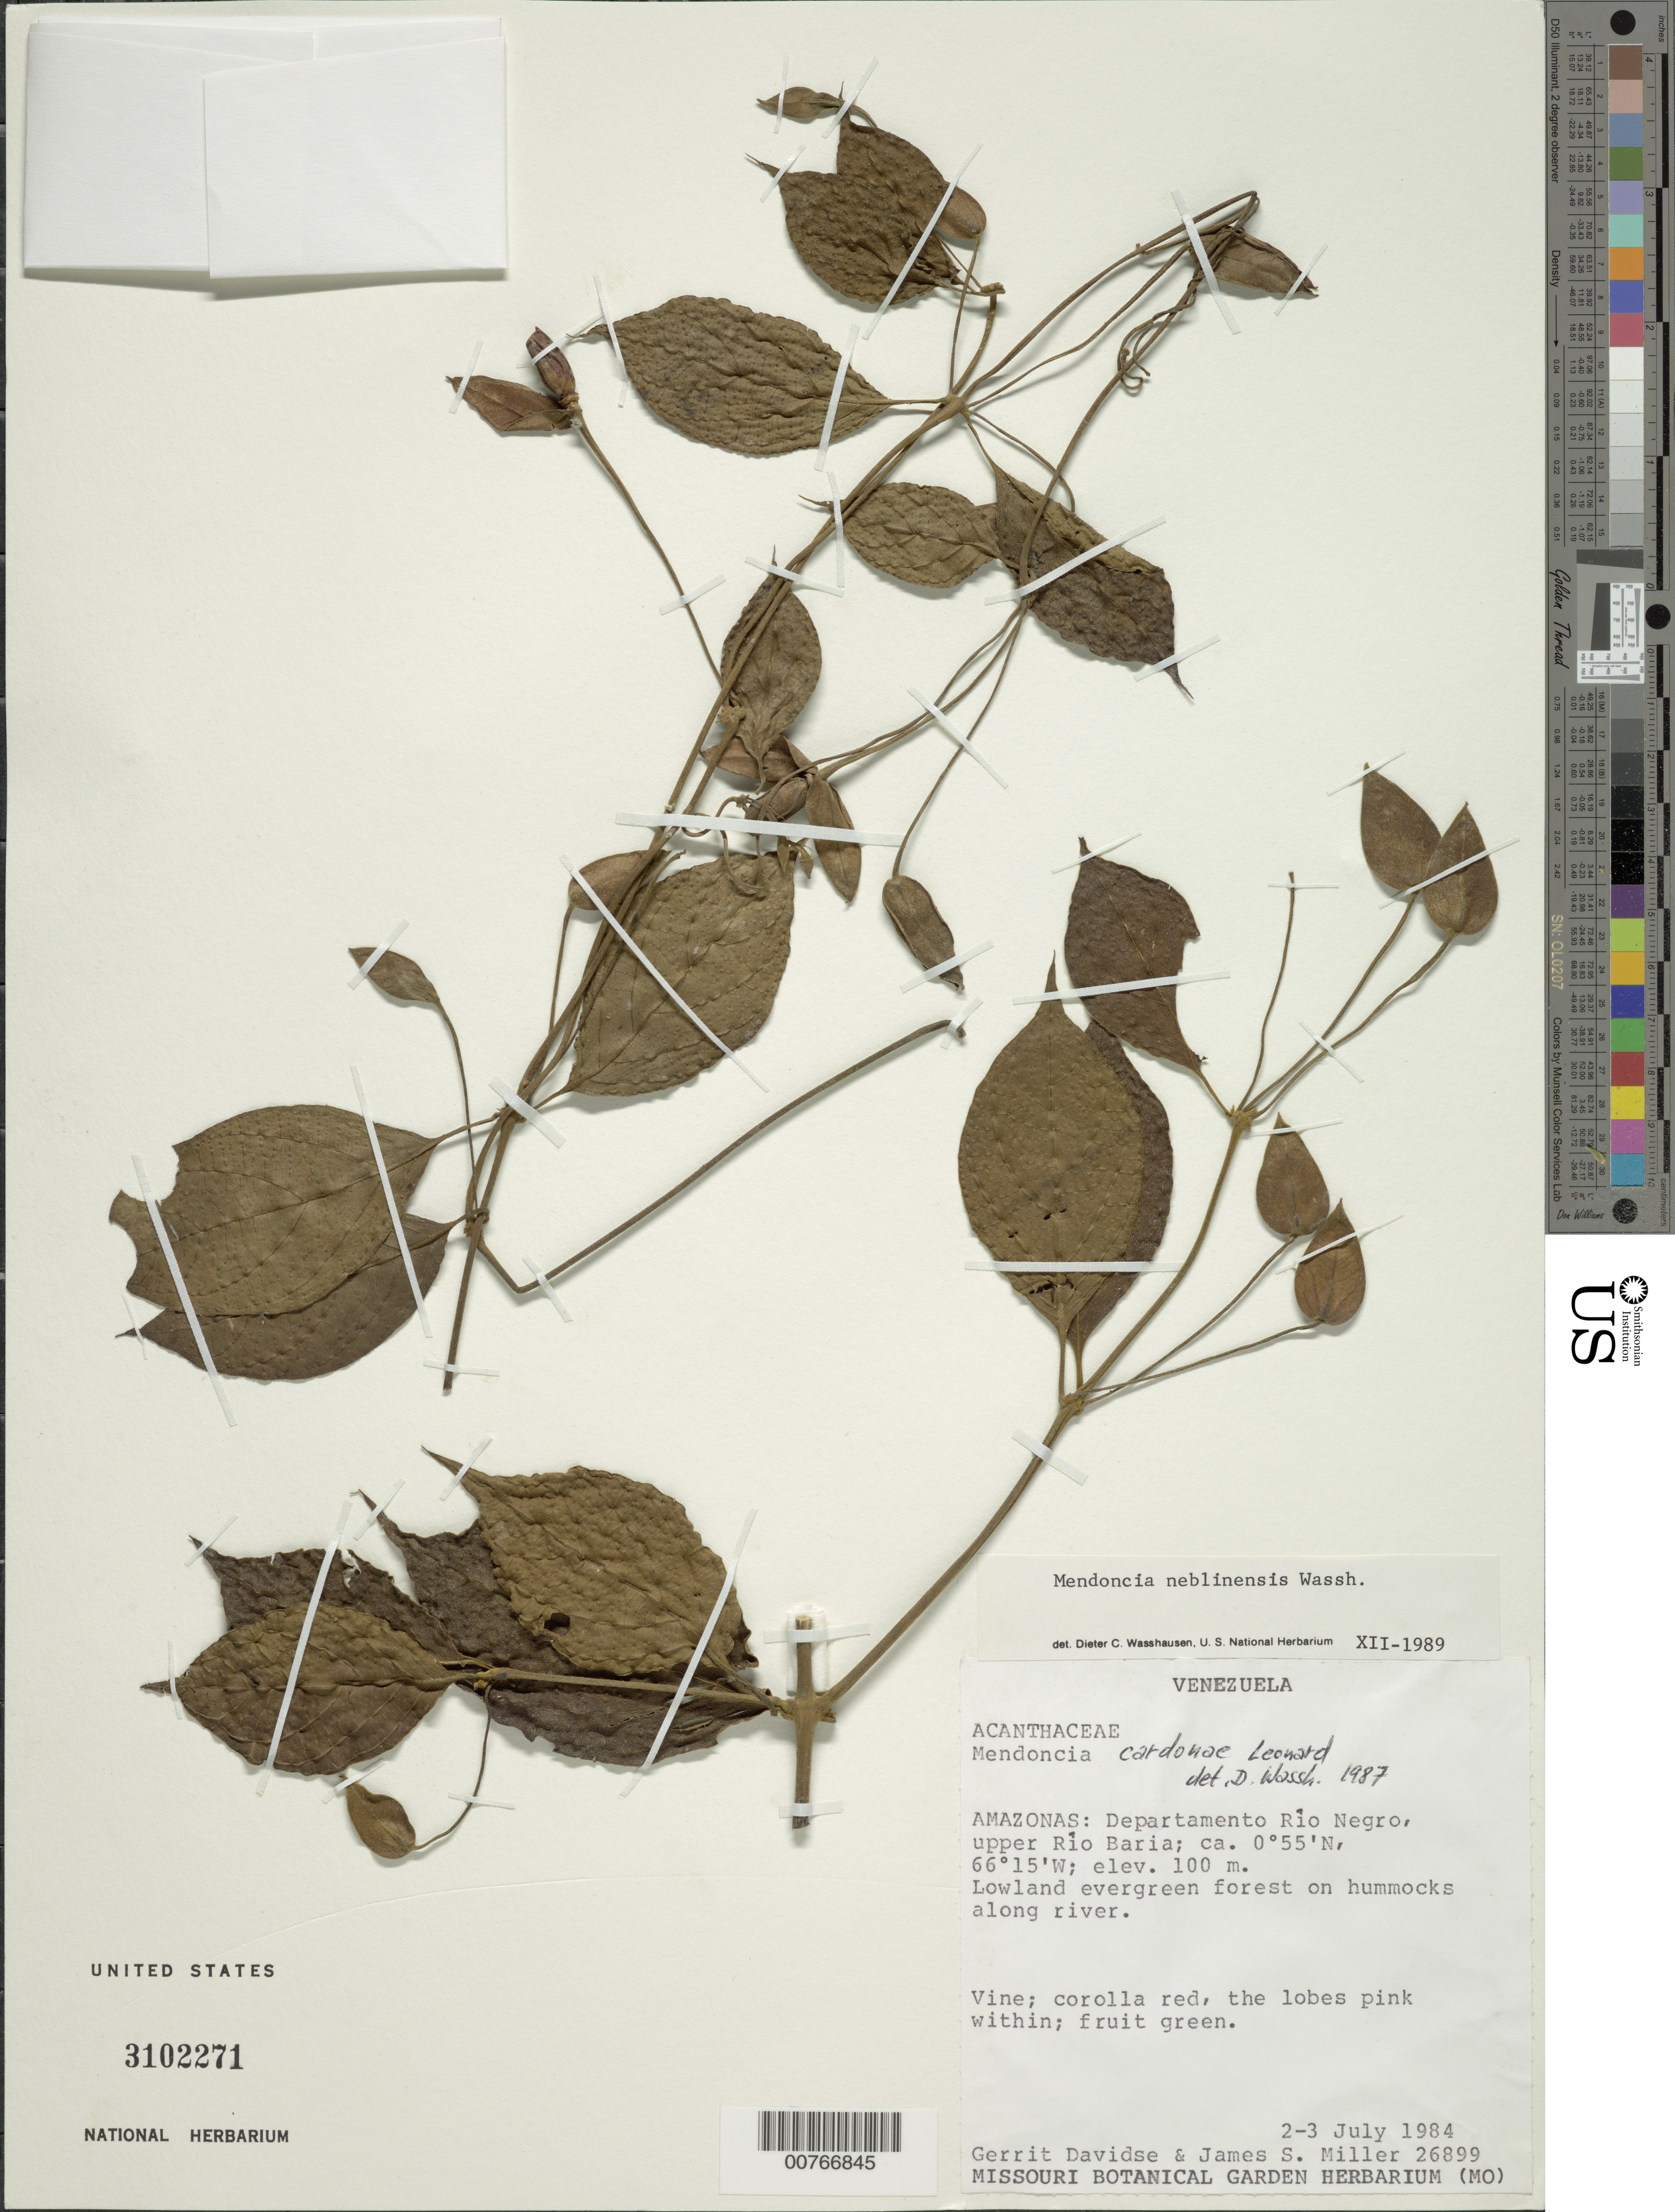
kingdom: Plantae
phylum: Tracheophyta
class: Magnoliopsida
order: Lamiales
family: Acanthaceae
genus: Mendoncia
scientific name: Mendoncia neblinensis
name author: Wassh.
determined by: Wasshausen, Dieter C., (BOT), Smithsonian Institution - National Museum of Natural History (UNITED STATES)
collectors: G. Davidse & J. S. Miller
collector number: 26899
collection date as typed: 2-Jul-84 to 3-Jul-84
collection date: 1984-07-02/1984-07-03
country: Venezuela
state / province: Amazonas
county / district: Río Negro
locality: Río Baria, upper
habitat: Lowland evergreen forest on hummocks along river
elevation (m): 100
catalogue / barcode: US 3102271